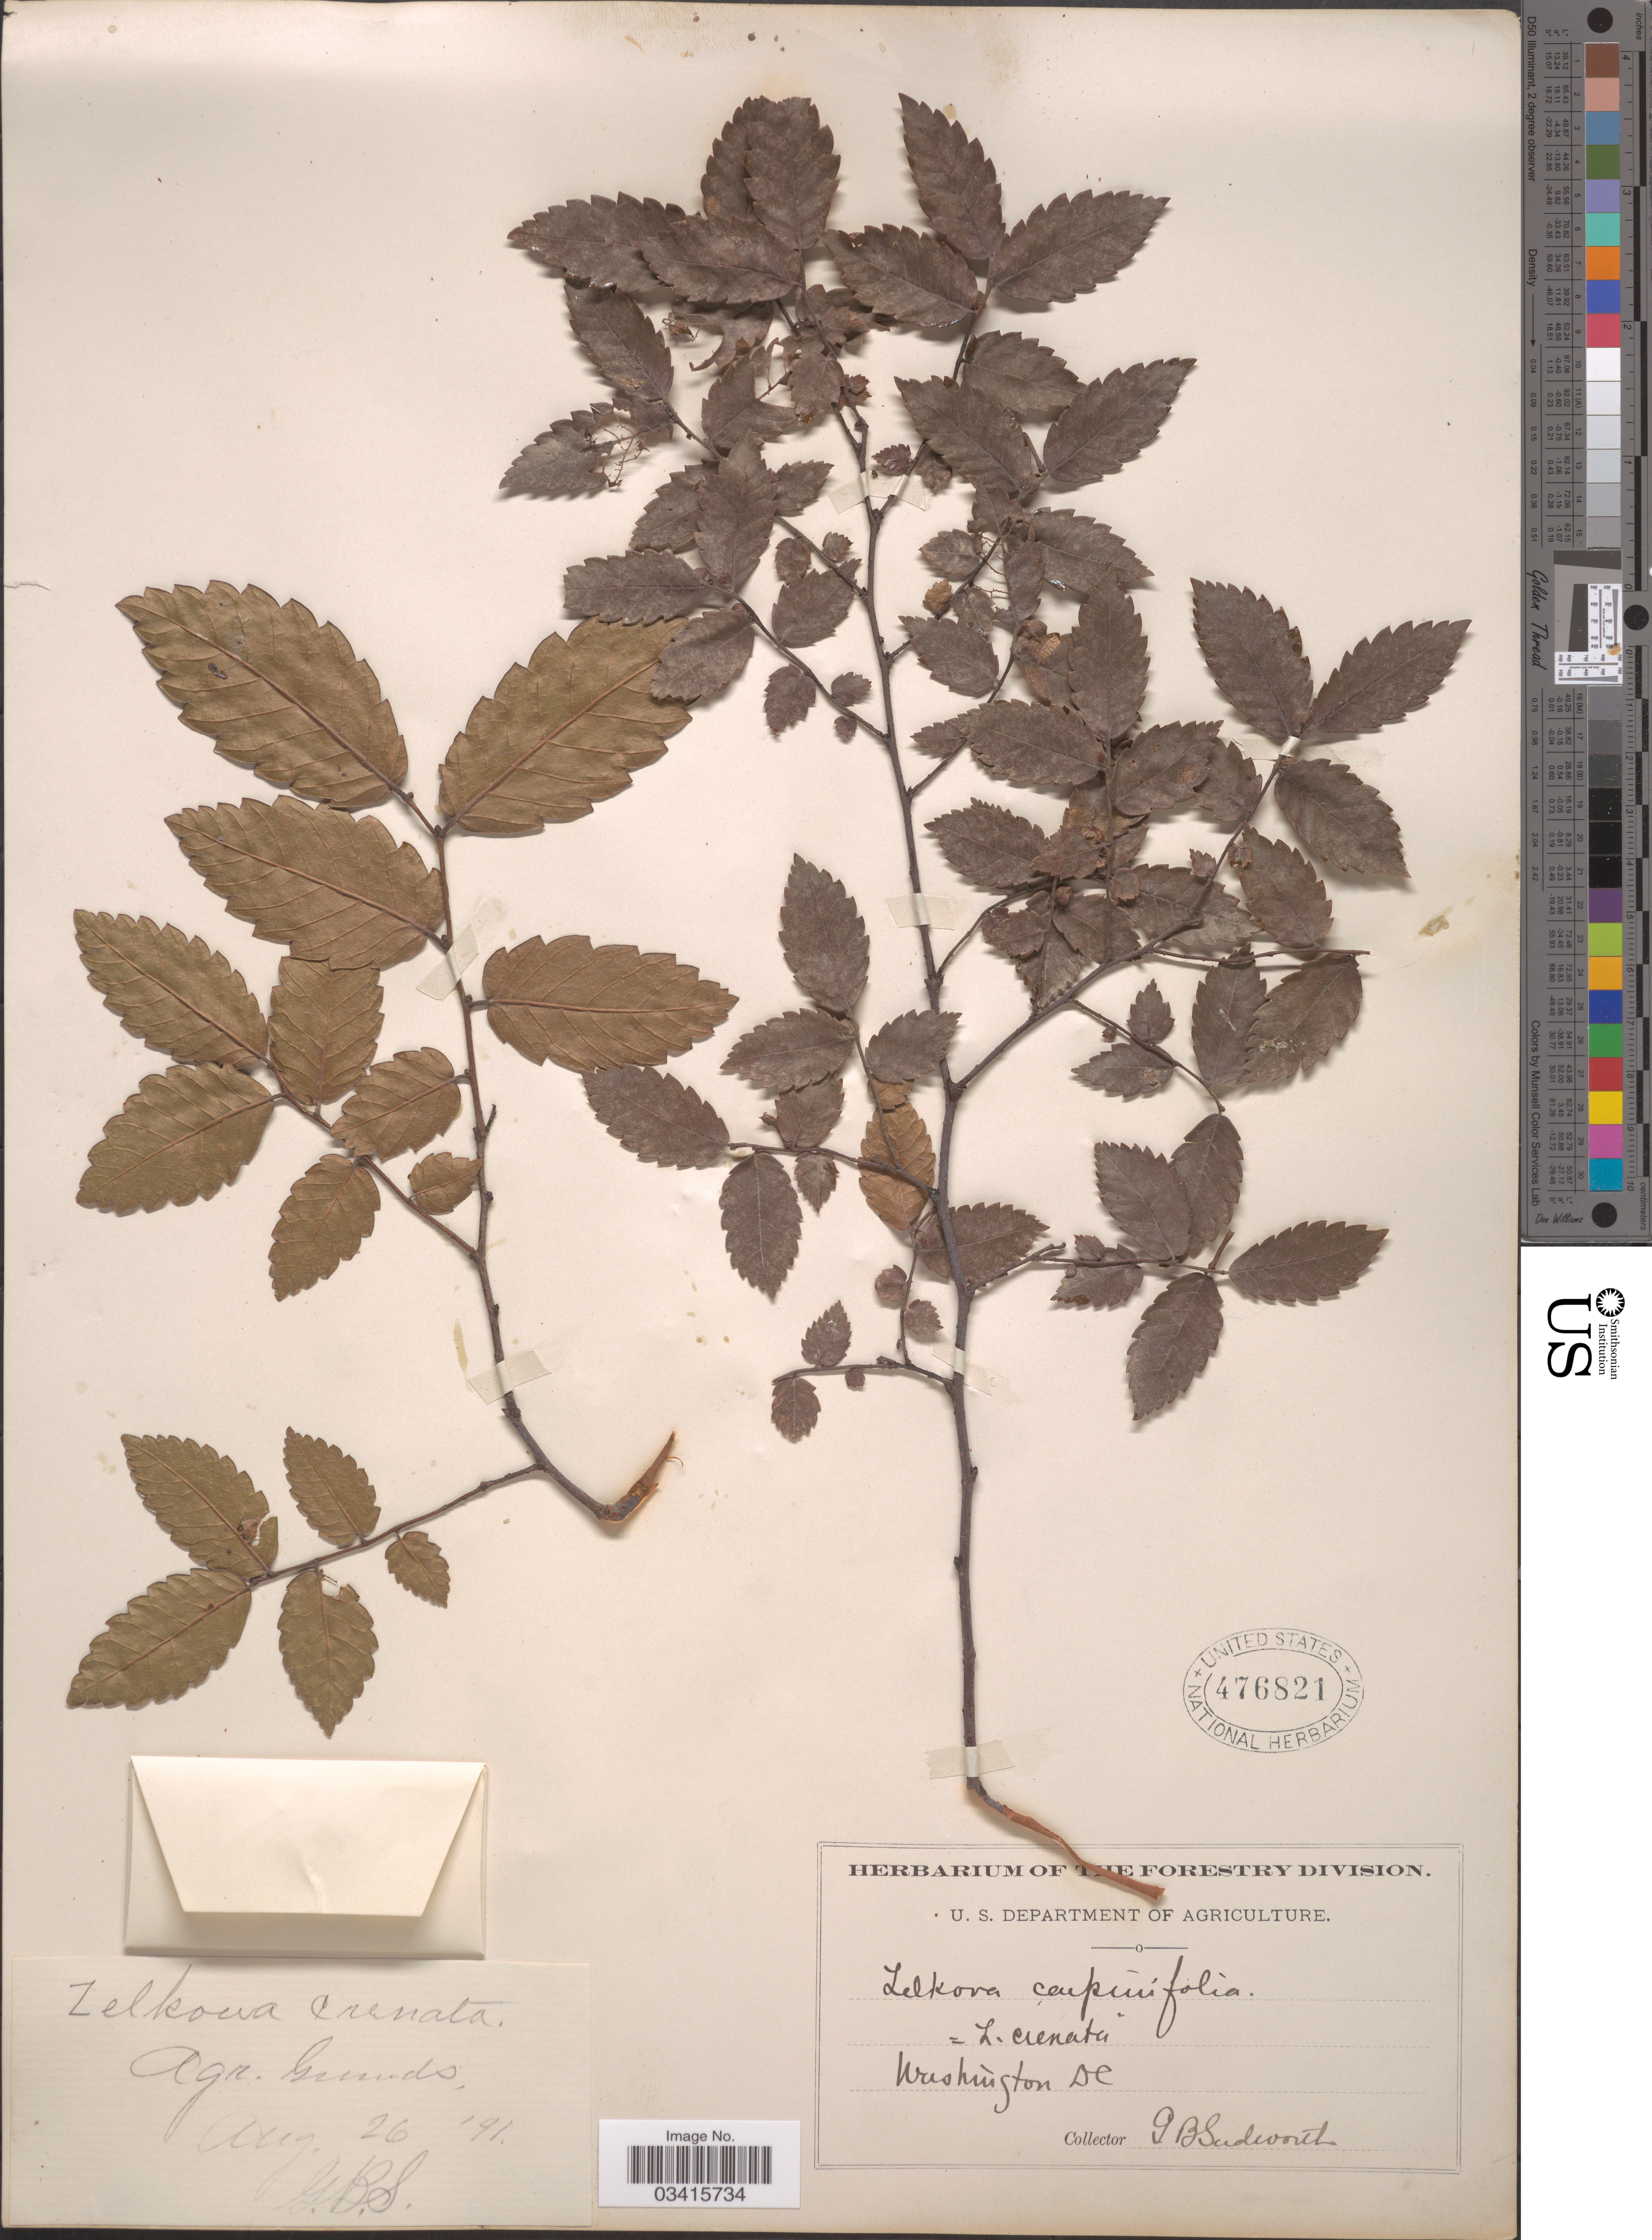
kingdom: Plantae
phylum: Tracheophyta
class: Magnoliopsida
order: Rosales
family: Ulmaceae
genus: Zelkova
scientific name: Zelkova carpinifolia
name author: (Pall.) K. Koch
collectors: G. B. Sudworth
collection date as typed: Transcribed d/m/y: 26/8/91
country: United States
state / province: District of Columbia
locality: Washington DC, Agr. Grounds.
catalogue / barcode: US 476821